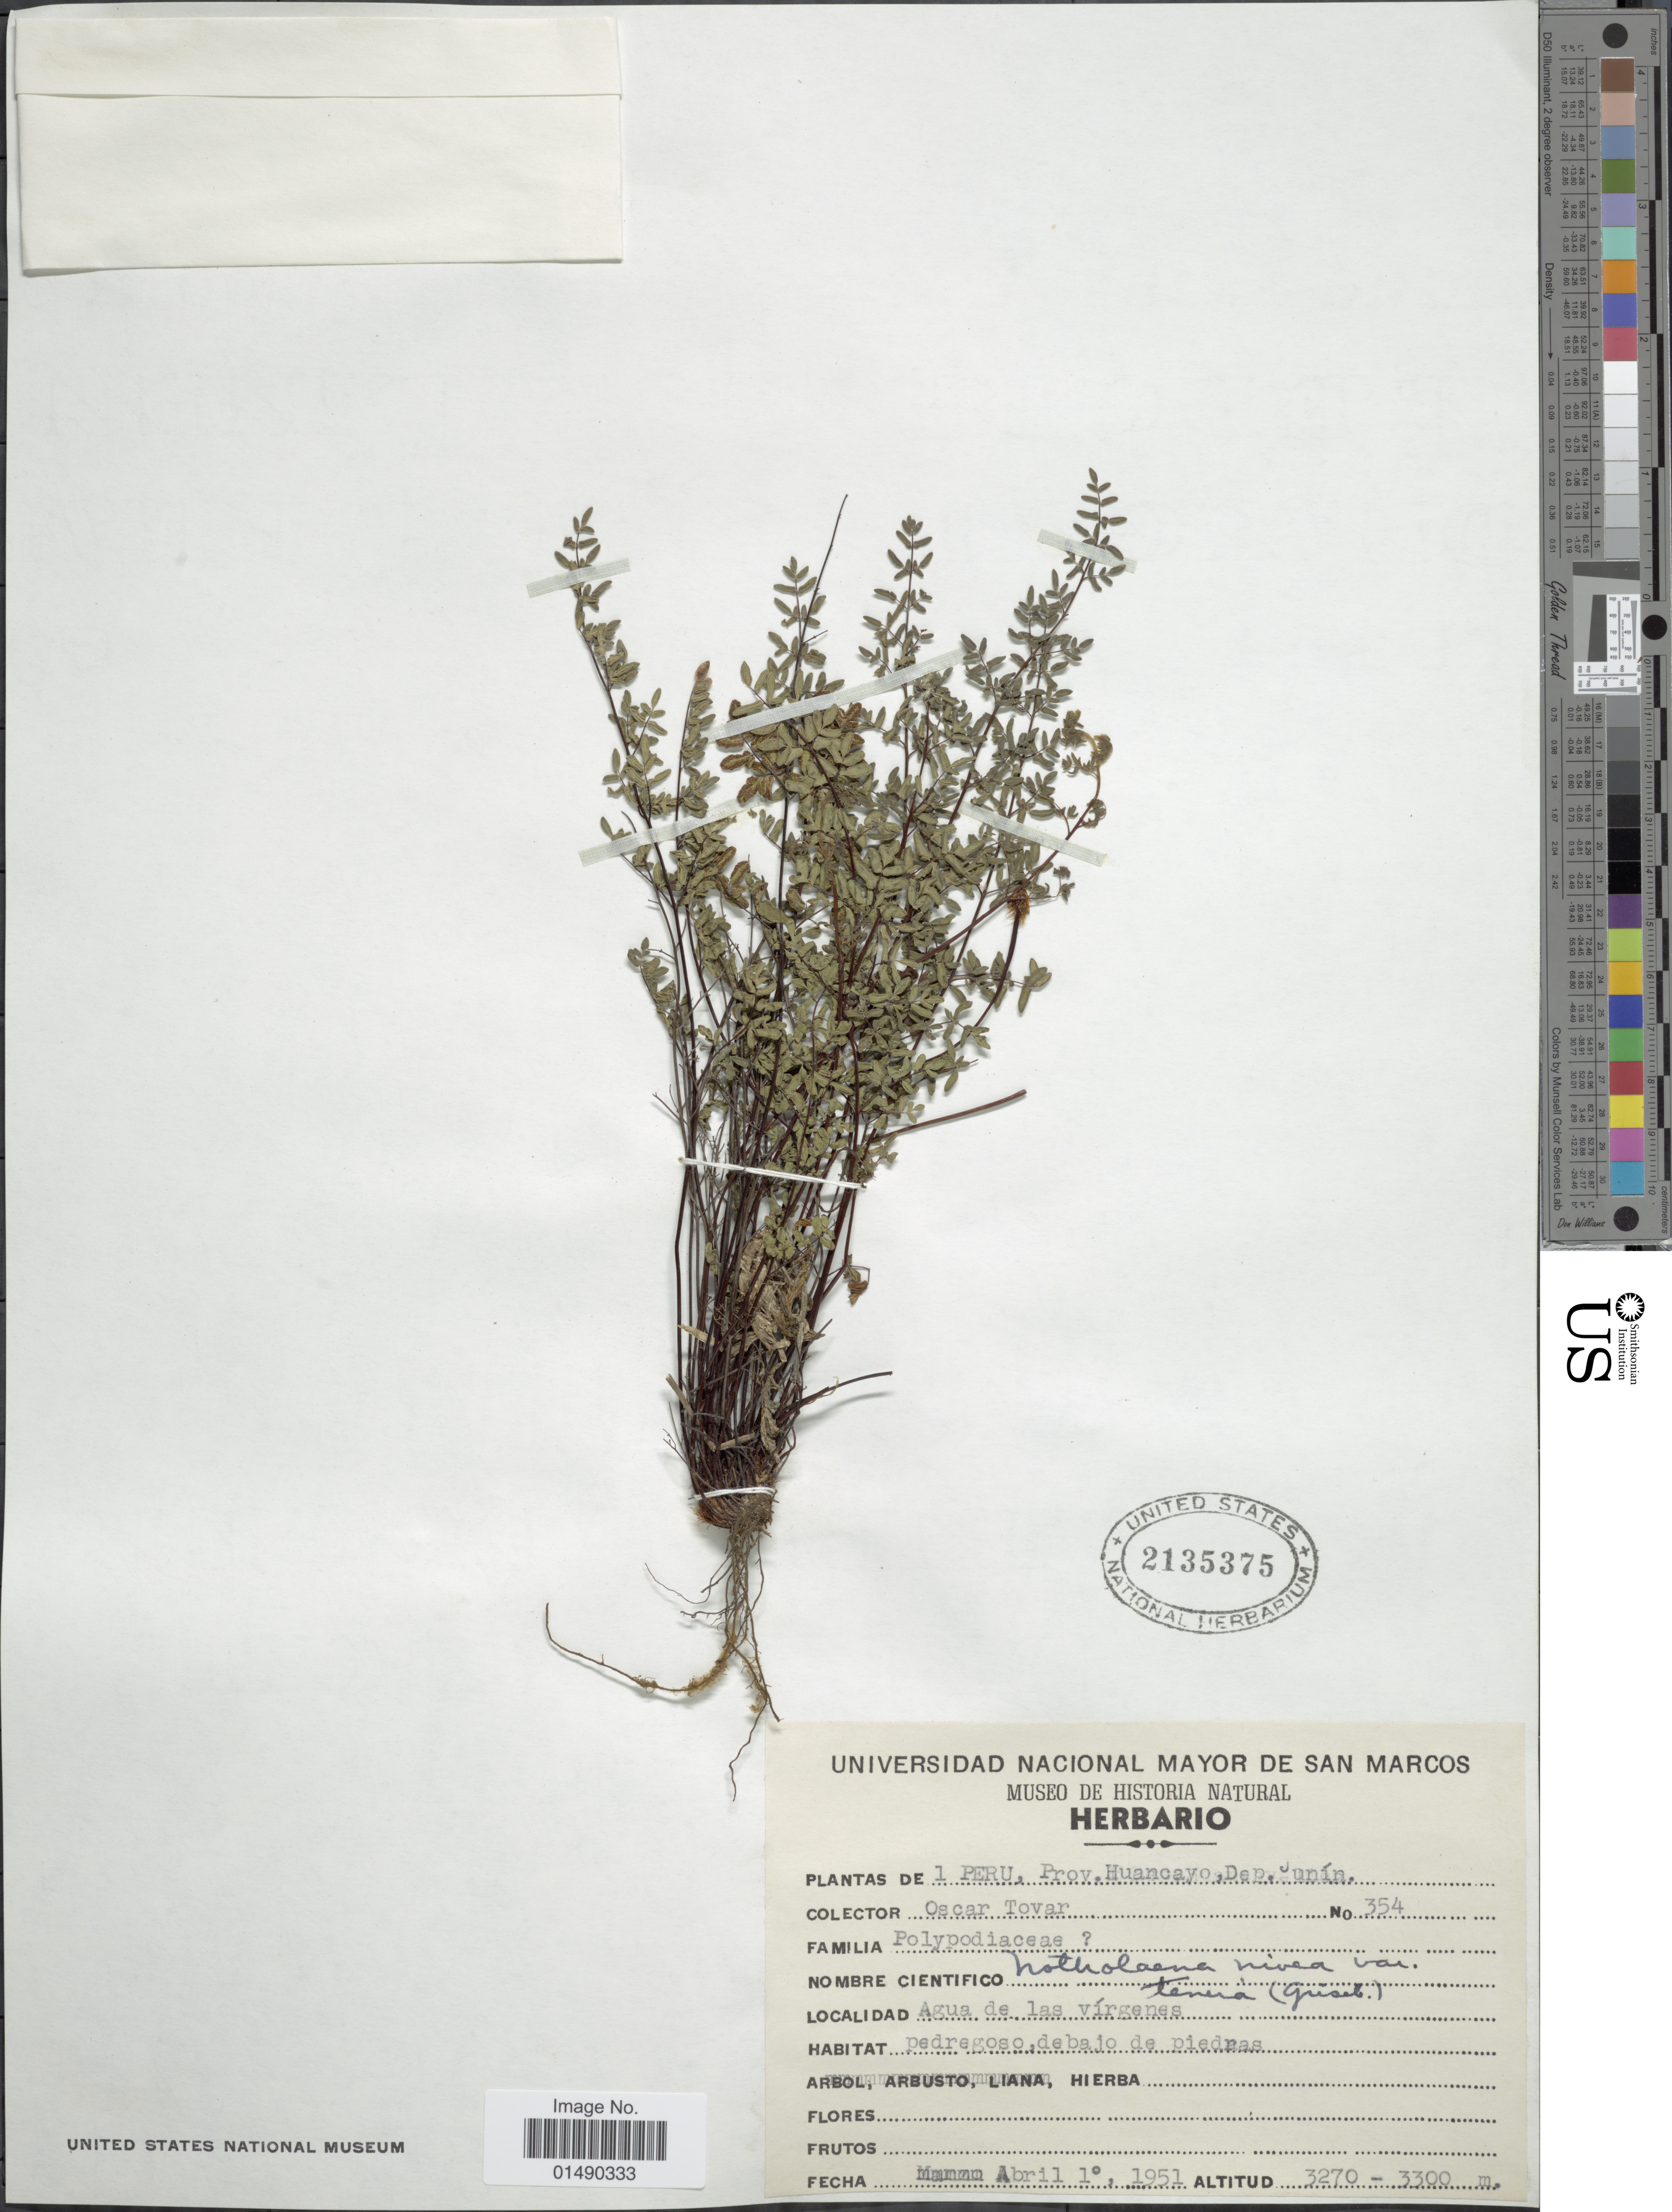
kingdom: Plantae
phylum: Tracheophyta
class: Polypodiopsida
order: Polypodiales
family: Pteridaceae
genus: Argyrochosma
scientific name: Argyrochosma nivea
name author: (Poir.) Windham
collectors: Ó. Tovar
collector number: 354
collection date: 1951-04-01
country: Peru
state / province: Junín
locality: Peru, Prov. Huancayo, Dep. Junin.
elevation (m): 3270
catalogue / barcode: US 2135375